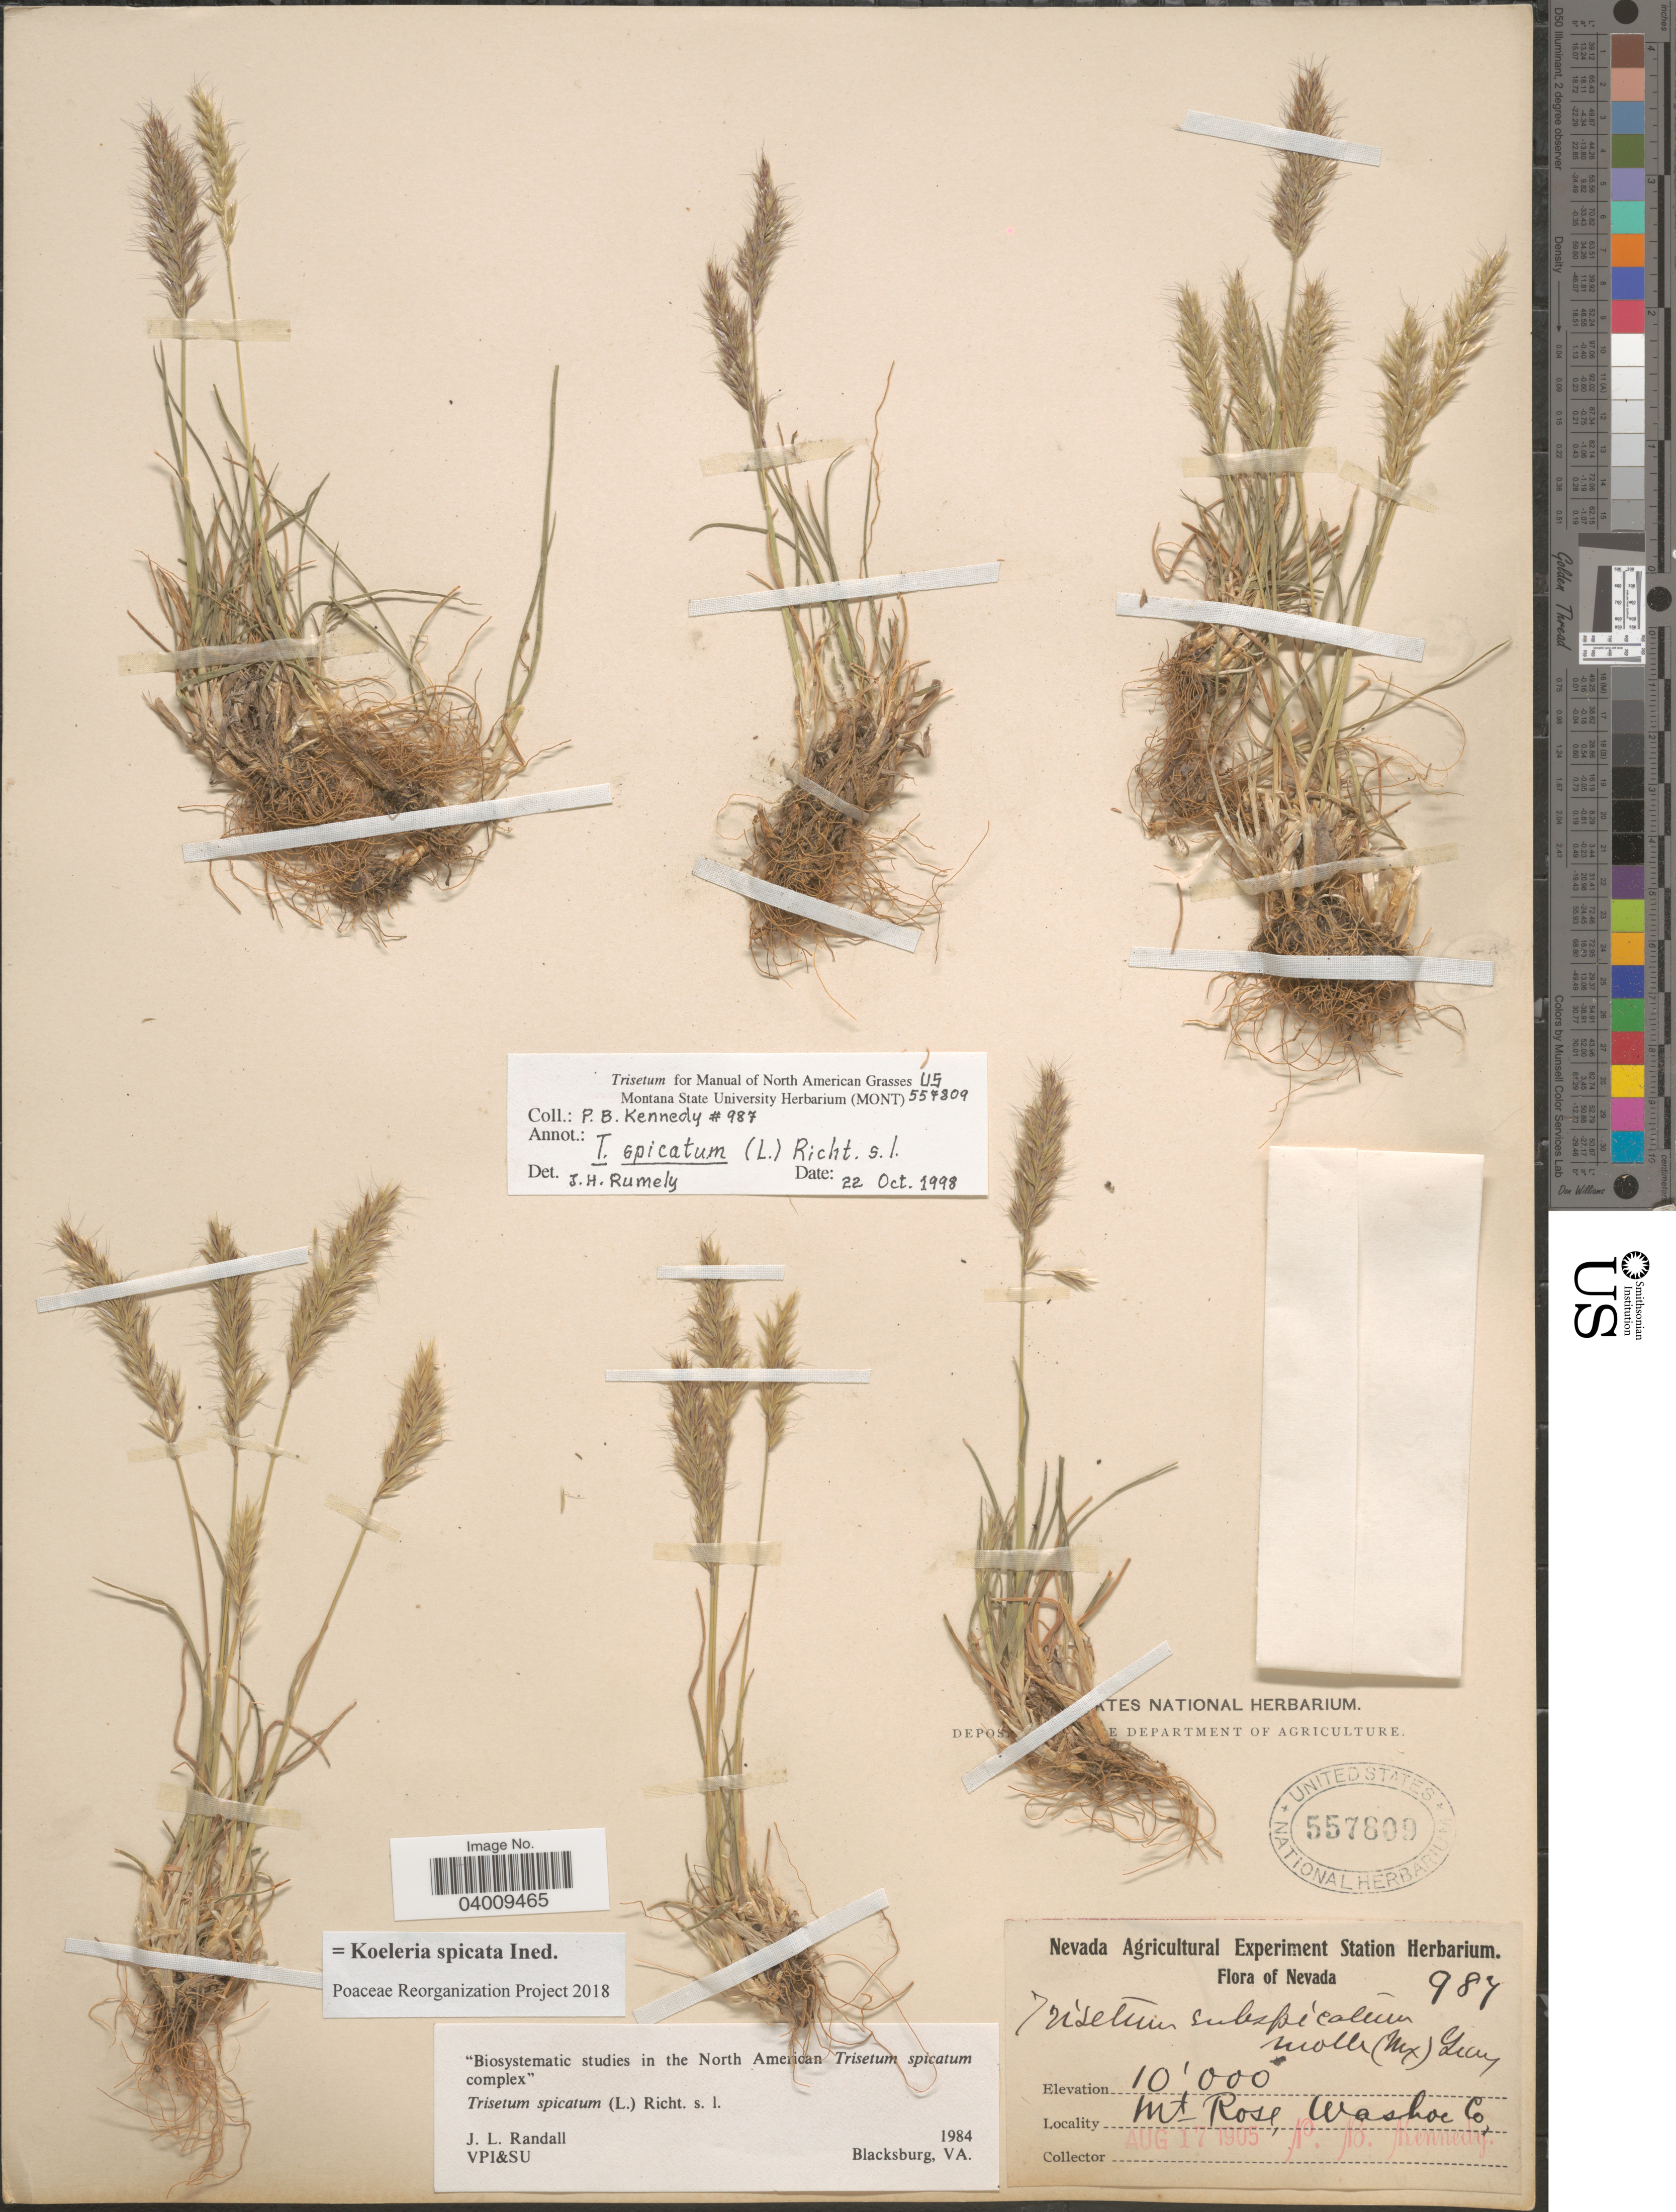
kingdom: Plantae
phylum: Tracheophyta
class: Liliopsida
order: Poales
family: Poaceae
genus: Koeleria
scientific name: Koeleria spicata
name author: (L.) Barberá et al.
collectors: P. B. Kennedy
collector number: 987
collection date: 1905-08-17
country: United States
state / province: Oregon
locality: Mt. Rose, Washoe Co.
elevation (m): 3048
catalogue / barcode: US 557809